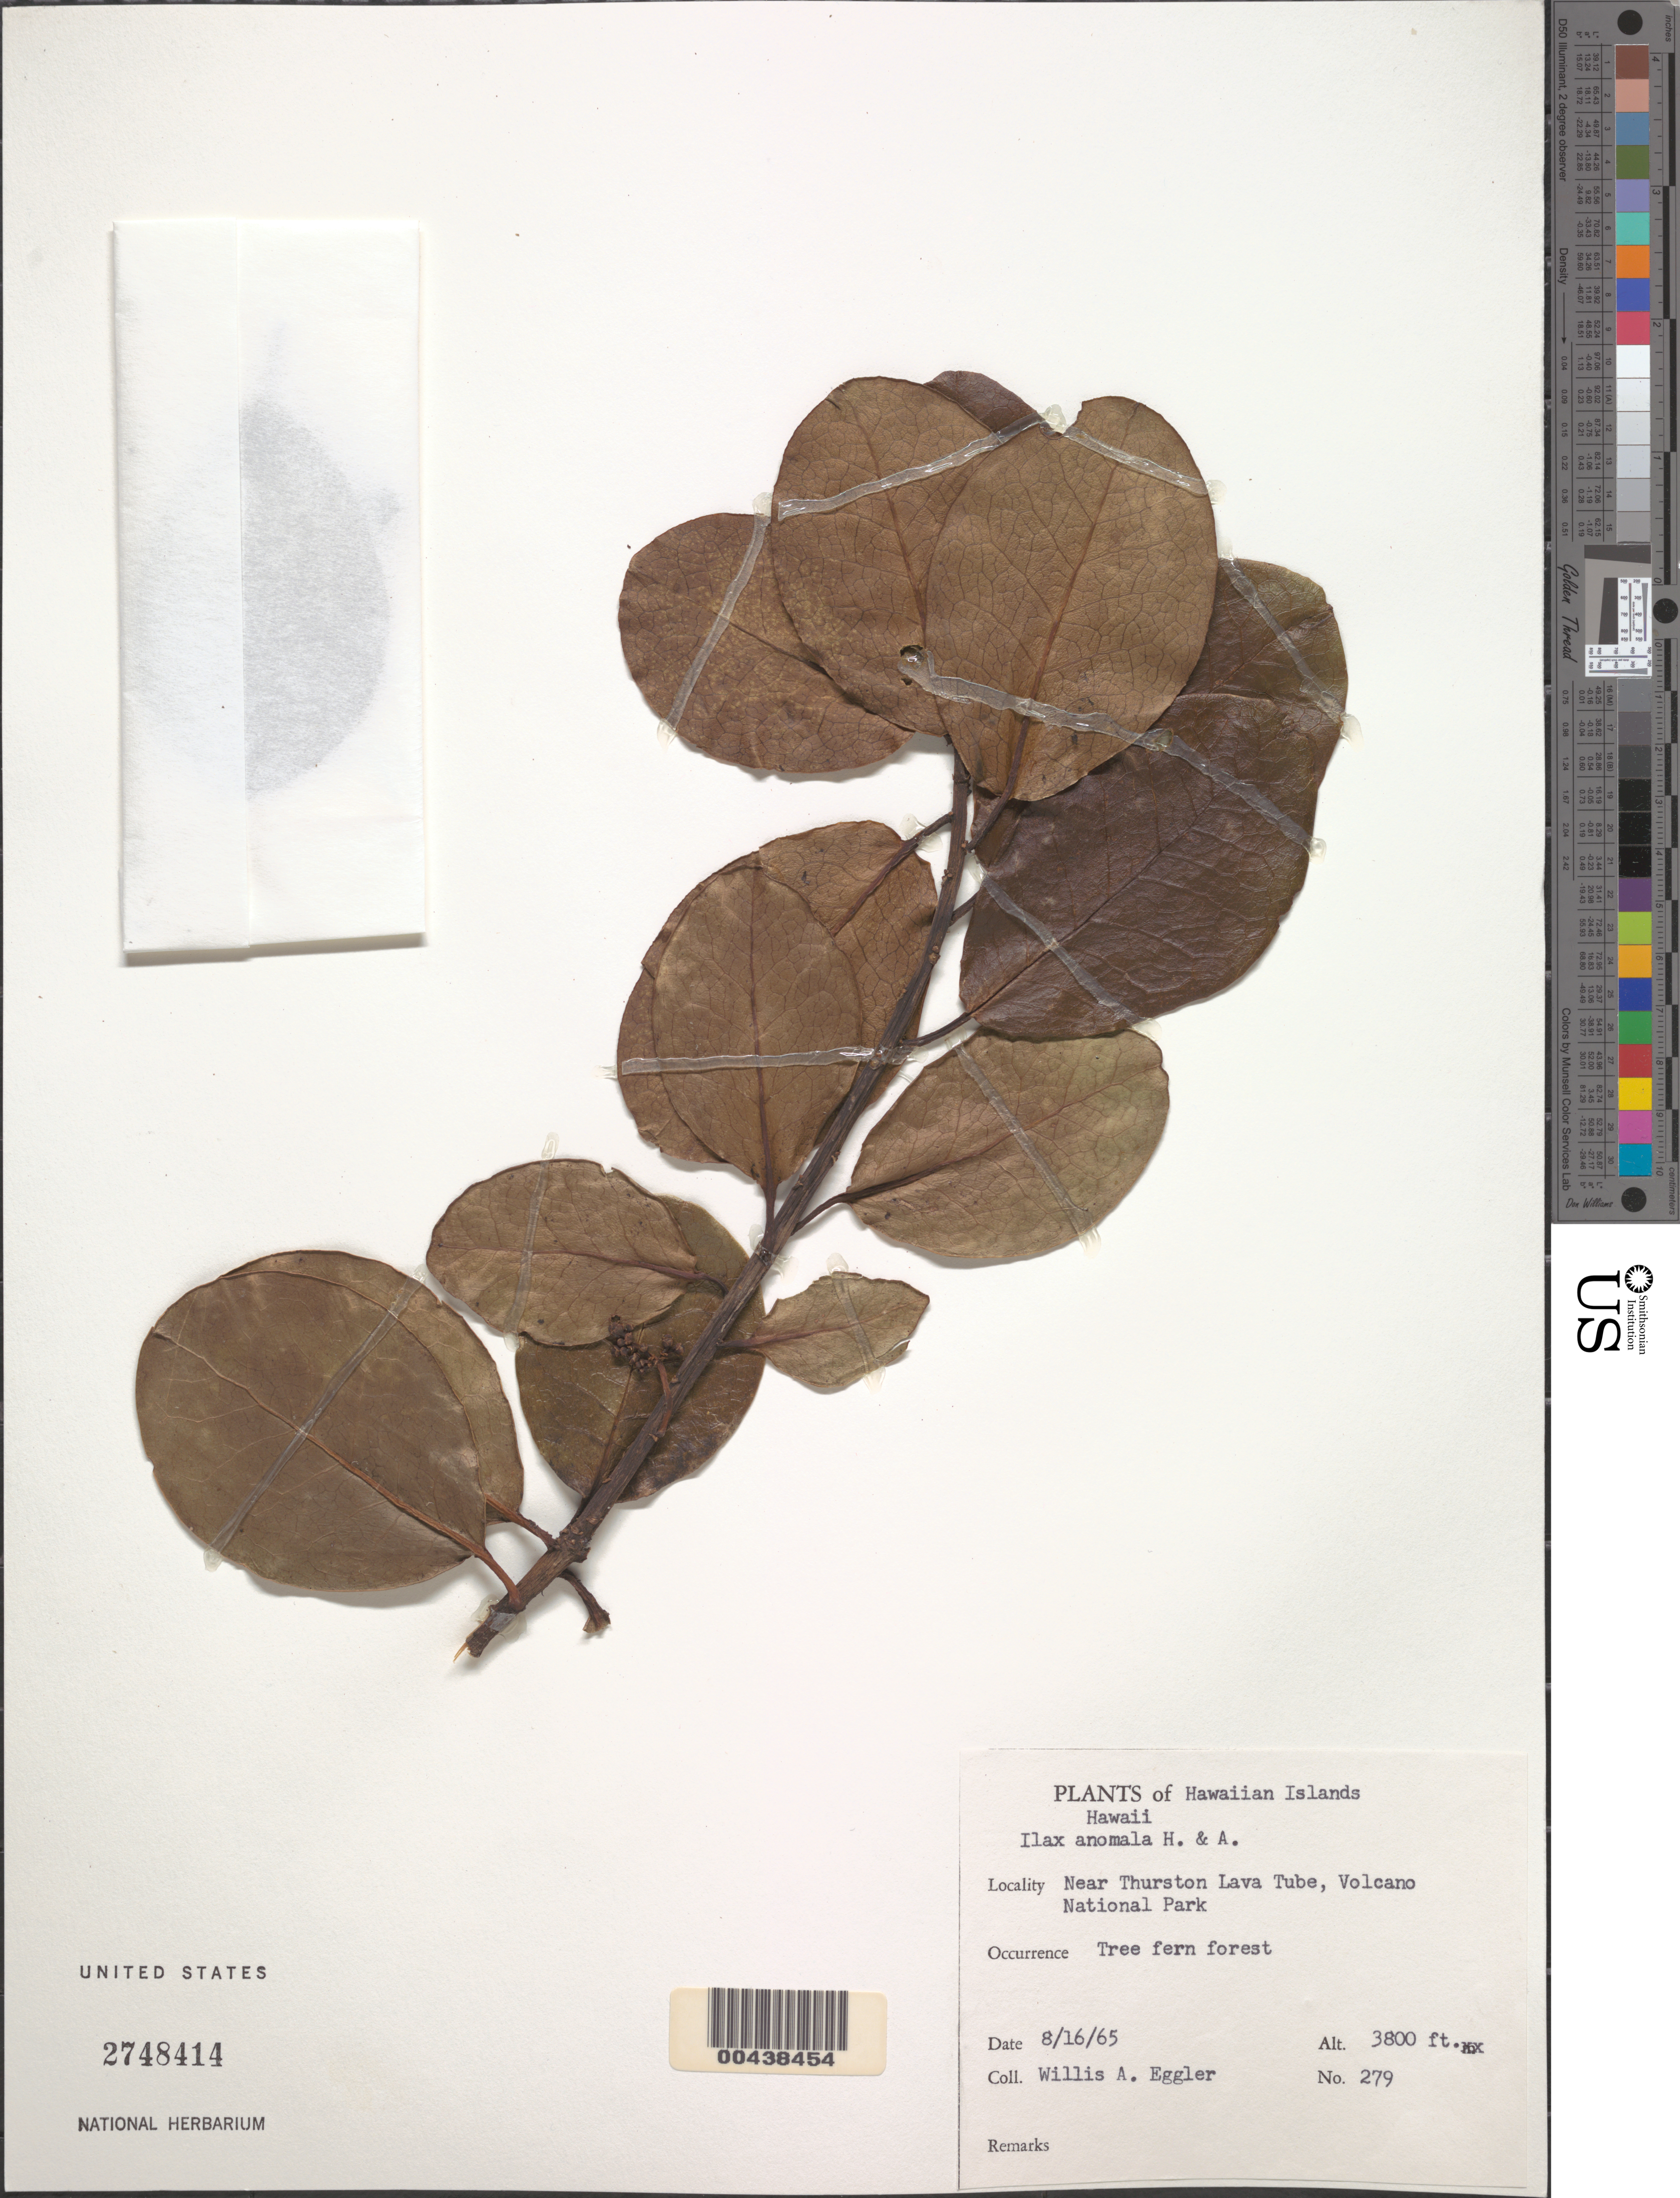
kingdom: Plantae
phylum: Tracheophyta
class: Magnoliopsida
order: Aquifoliales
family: Aquifoliaceae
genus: Ilex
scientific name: Ilex anomala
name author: Hook. & Arn.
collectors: W. A. Eggler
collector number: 279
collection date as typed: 16 Aug 1965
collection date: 1965-08-16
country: United States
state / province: Hawaii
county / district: Hawaii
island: Hawaii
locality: near Thurston Lava Tube, Volcano National Park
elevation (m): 1158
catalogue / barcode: US 2748414